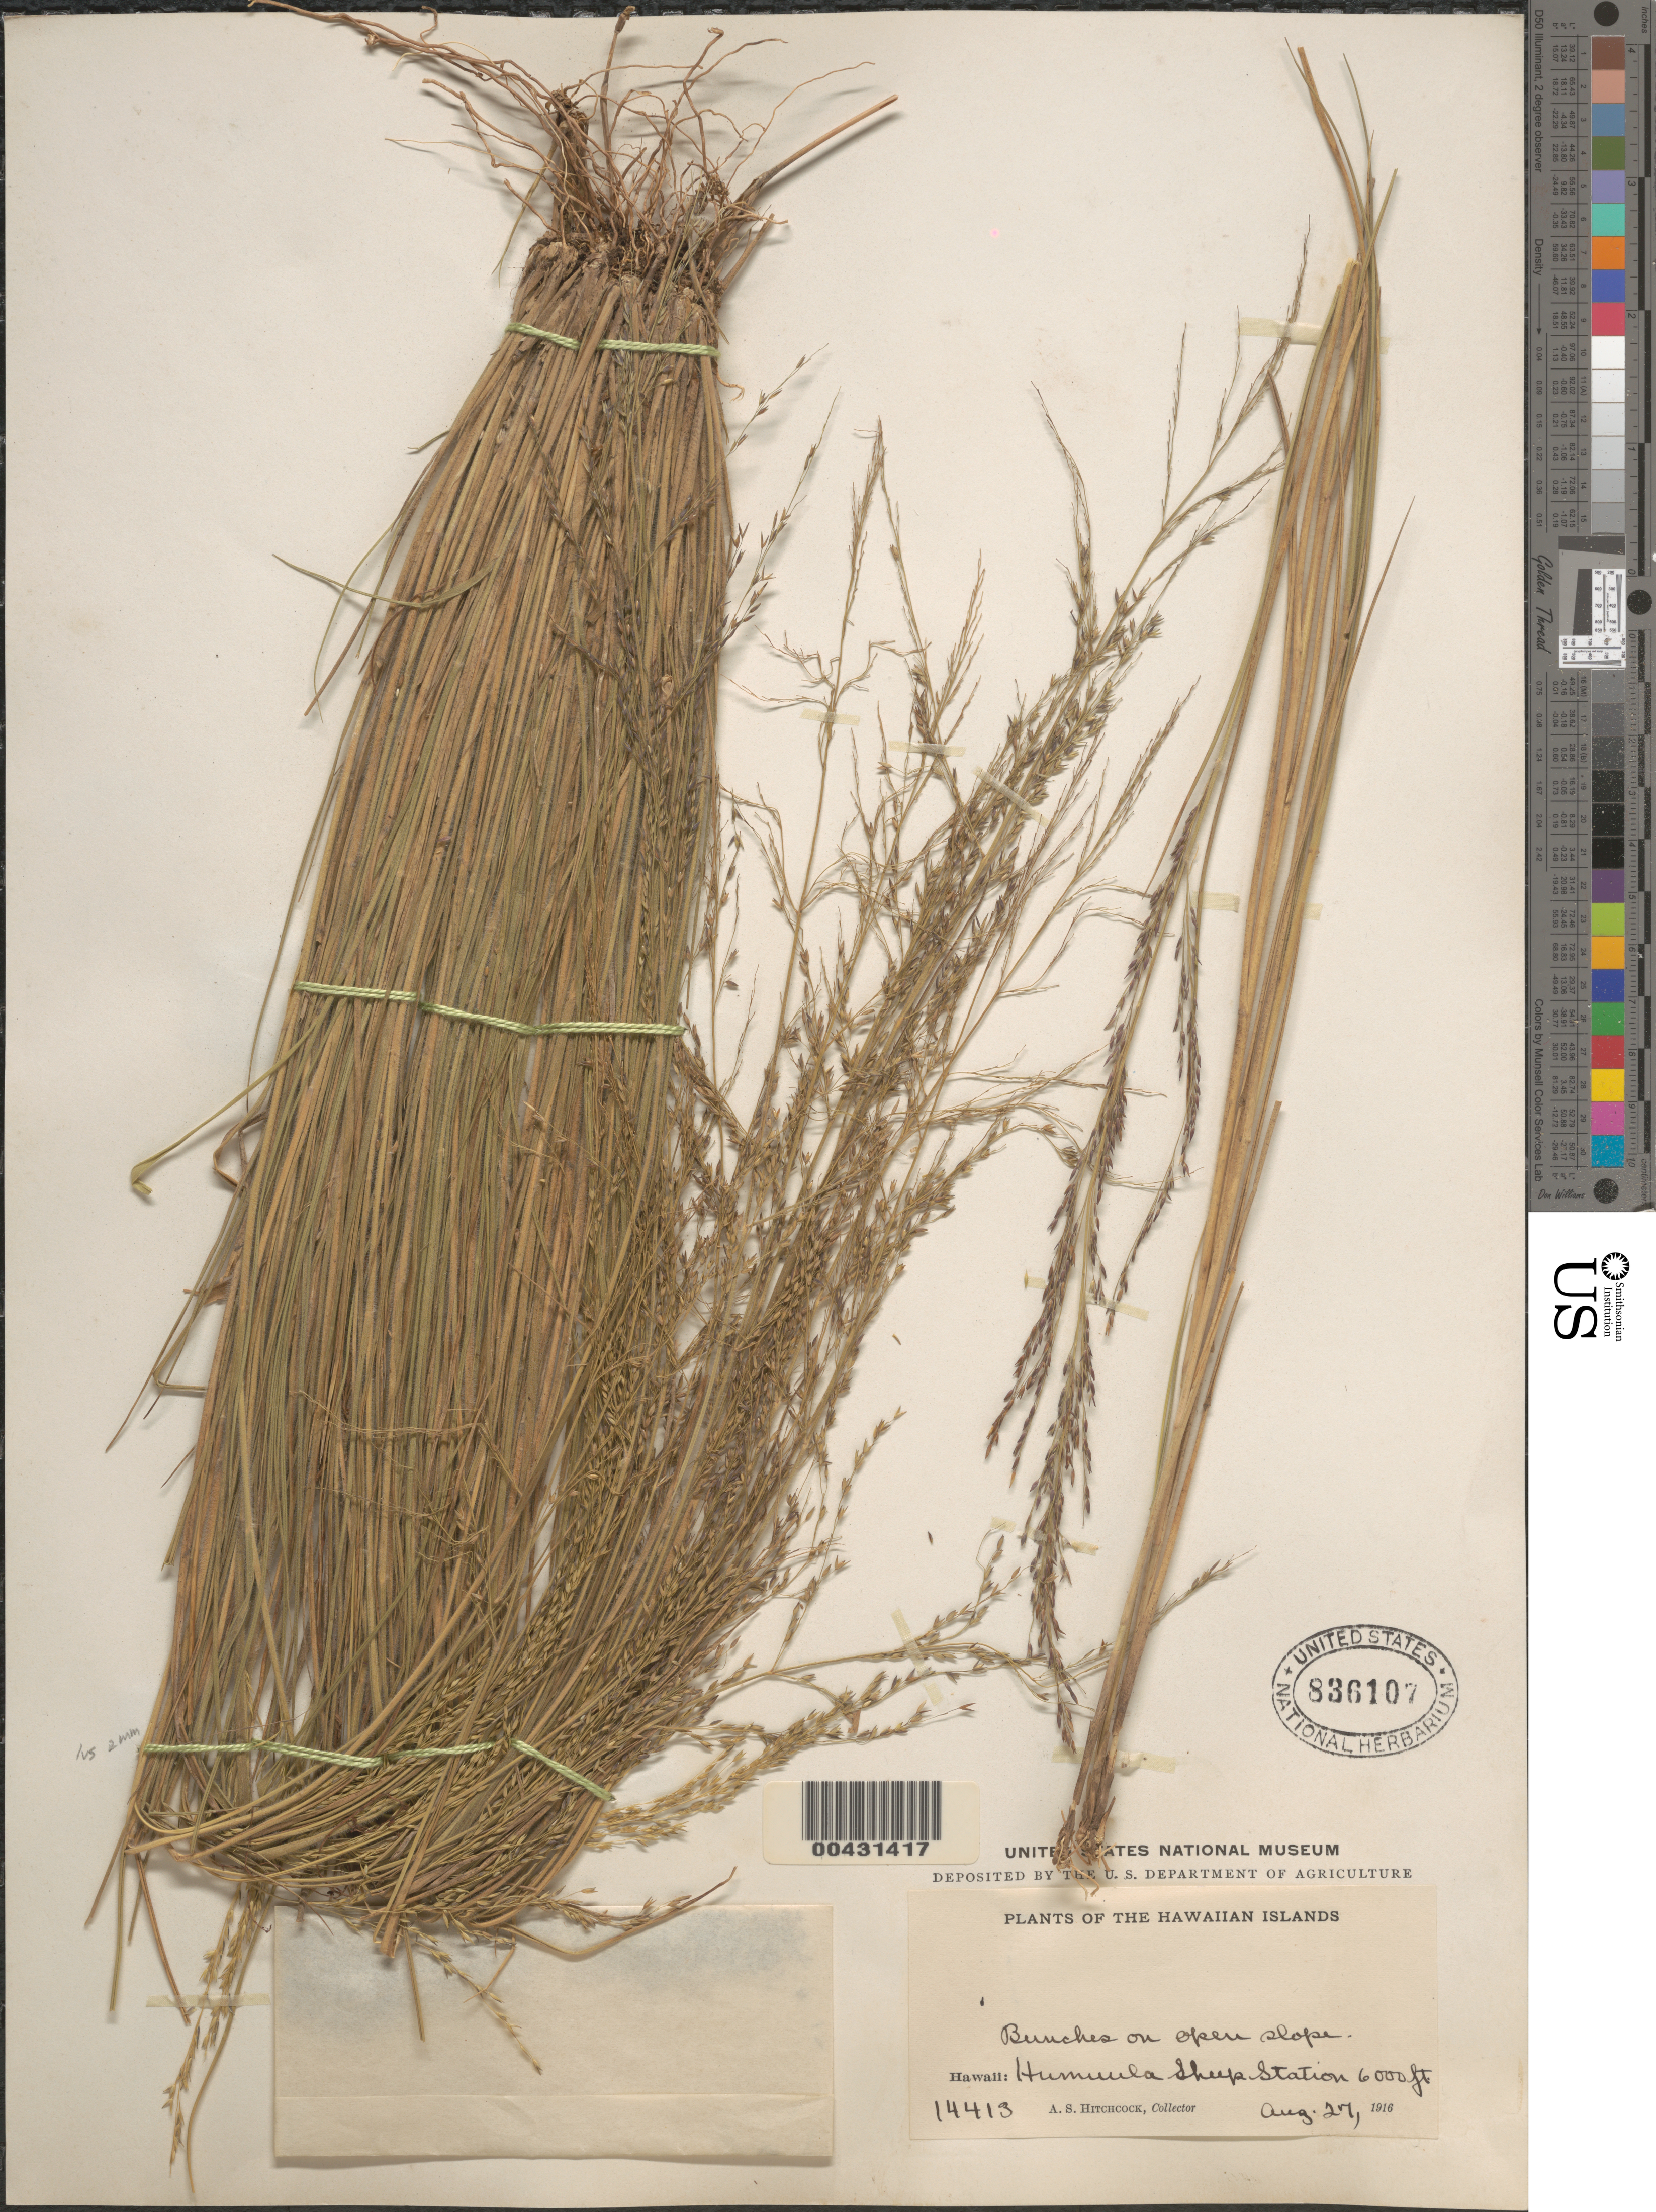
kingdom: Plantae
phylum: Tracheophyta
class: Liliopsida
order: Poales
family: Poaceae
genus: Panicum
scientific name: Panicum tenuifolium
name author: Hook. & Arn.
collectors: A. S. Hitchcock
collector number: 14413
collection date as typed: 27 Aug 1916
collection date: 1916-08-27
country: United States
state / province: Hawaii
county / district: Hawaii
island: Hawaii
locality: Humuula Sheep Station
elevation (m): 1829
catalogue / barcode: US 836107